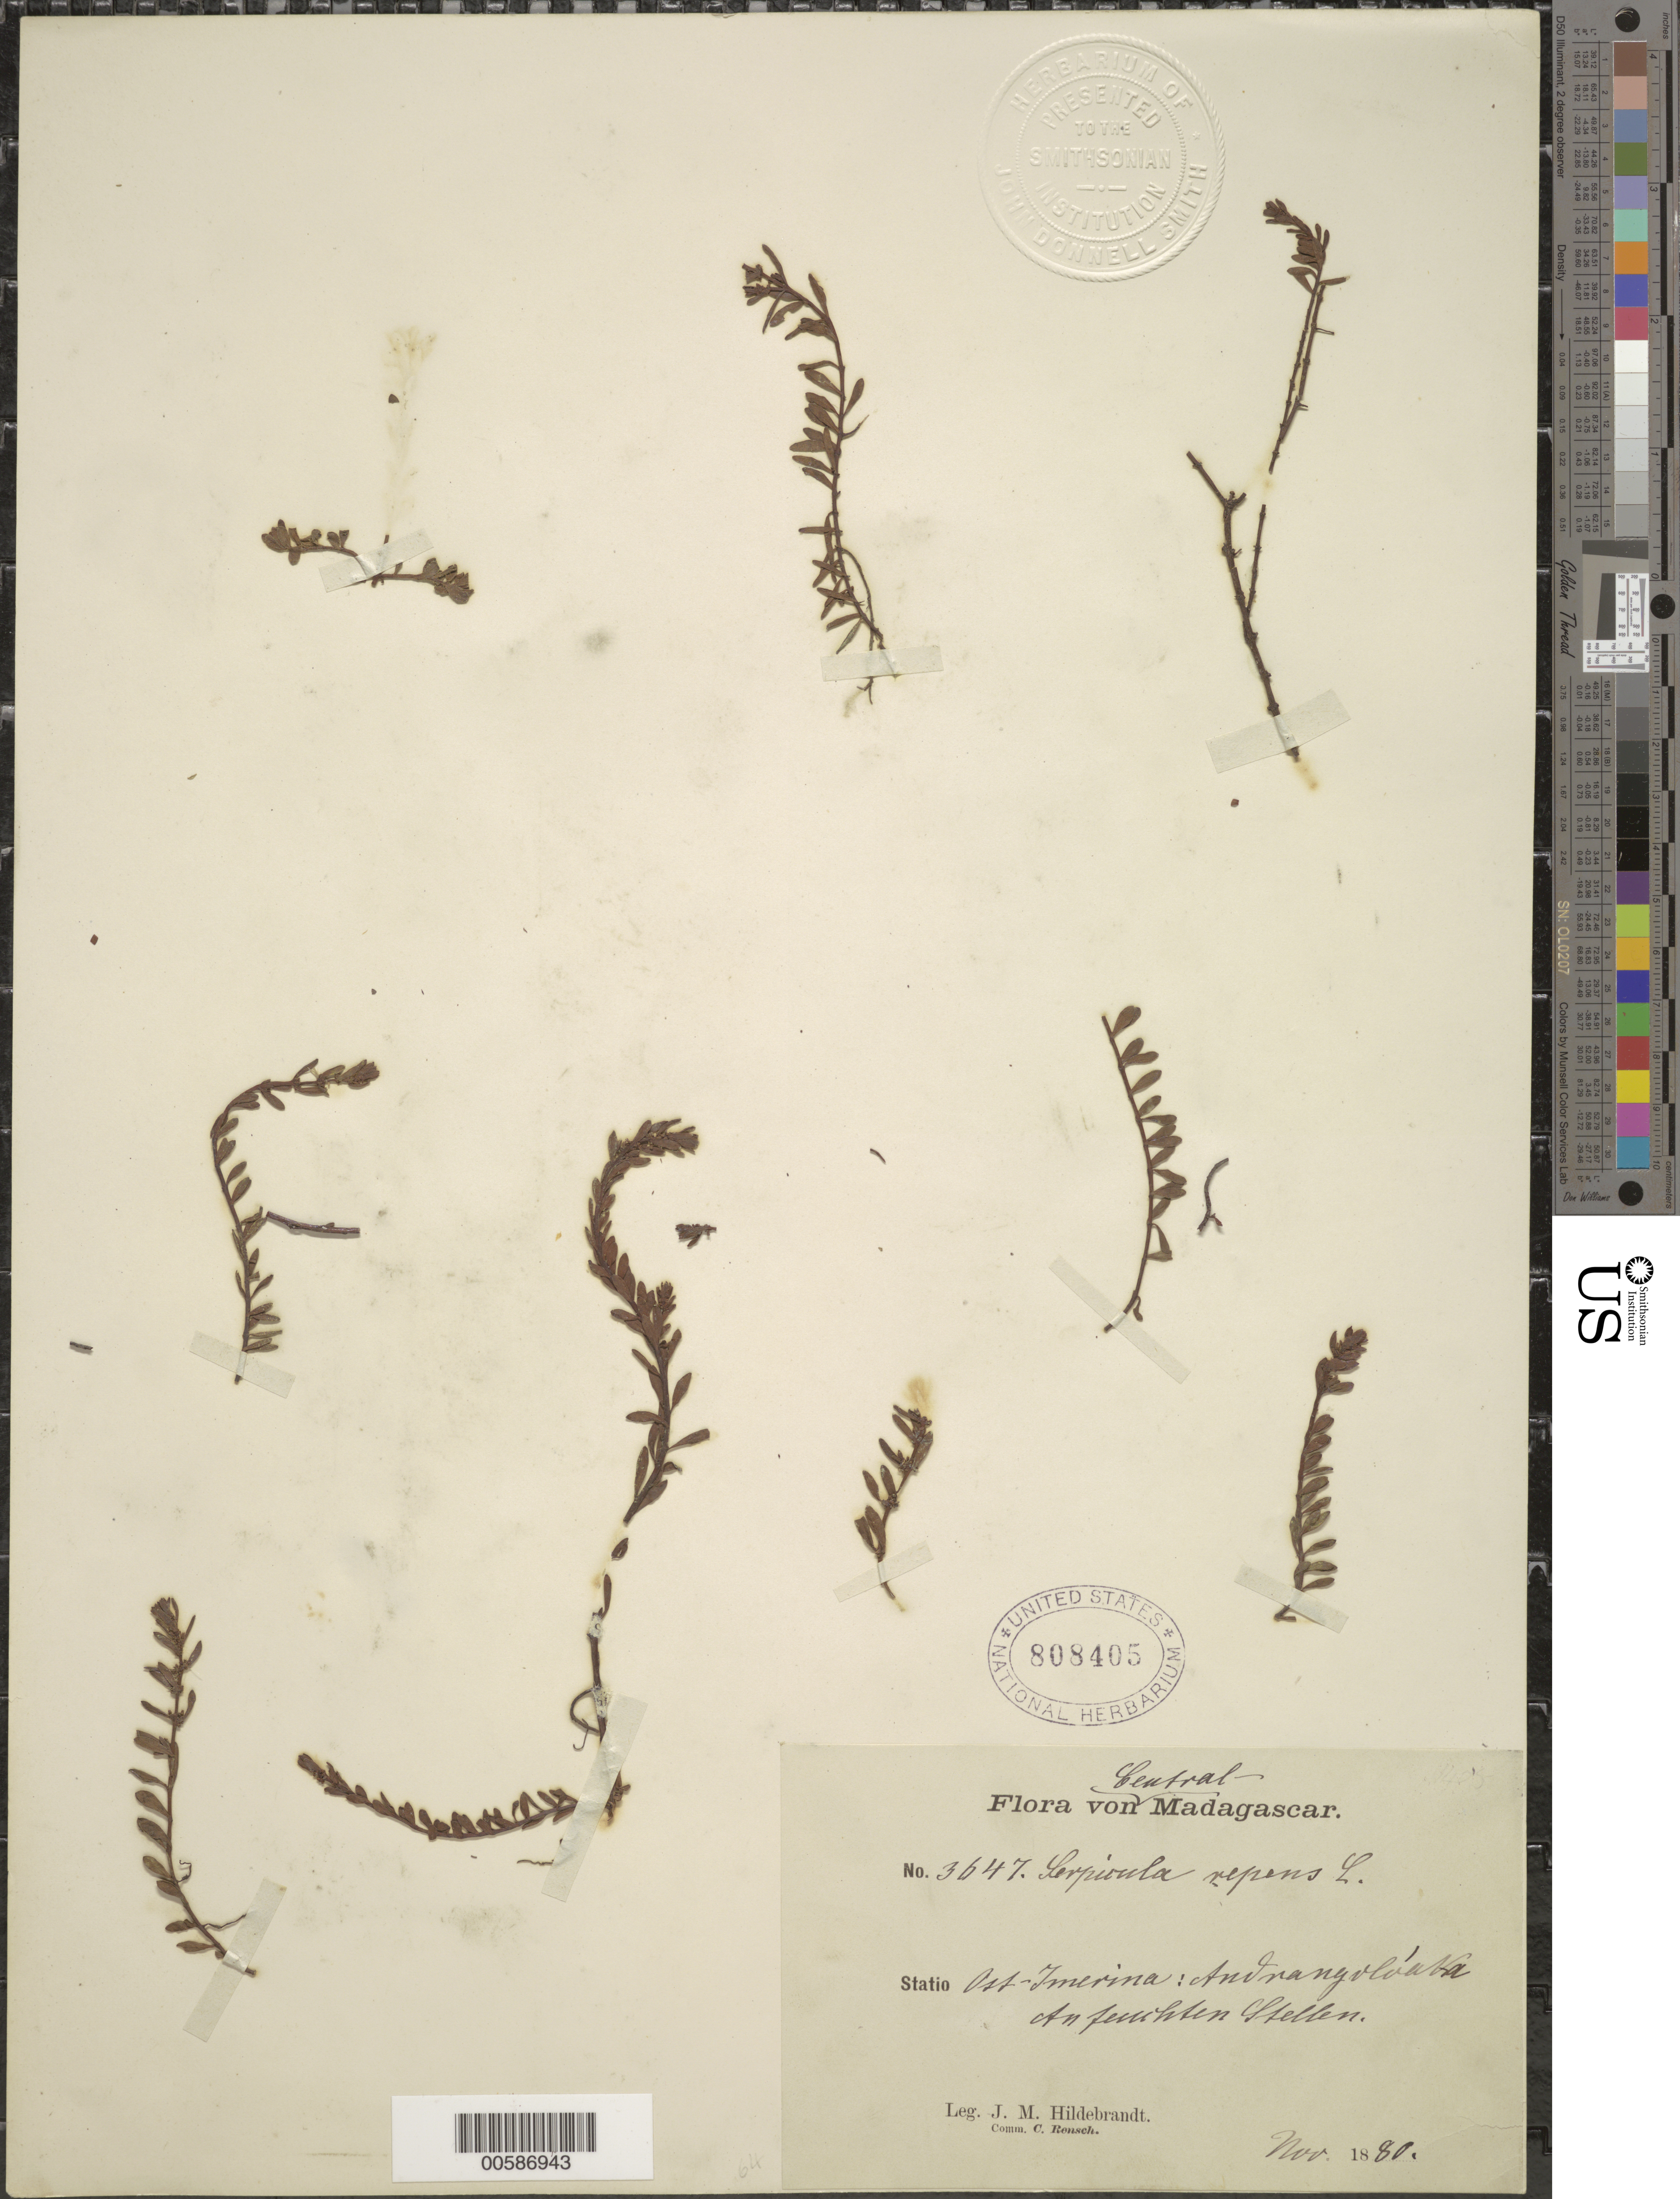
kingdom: Plantae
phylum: Tracheophyta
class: Magnoliopsida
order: Saxifragales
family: Haloragaceae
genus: Laurembergia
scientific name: Laurembergia repens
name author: L.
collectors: J. Hildebrandt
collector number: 3647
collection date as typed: Nov 1880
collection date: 1880-11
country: Madagascar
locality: Tmerina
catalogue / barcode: US 808405